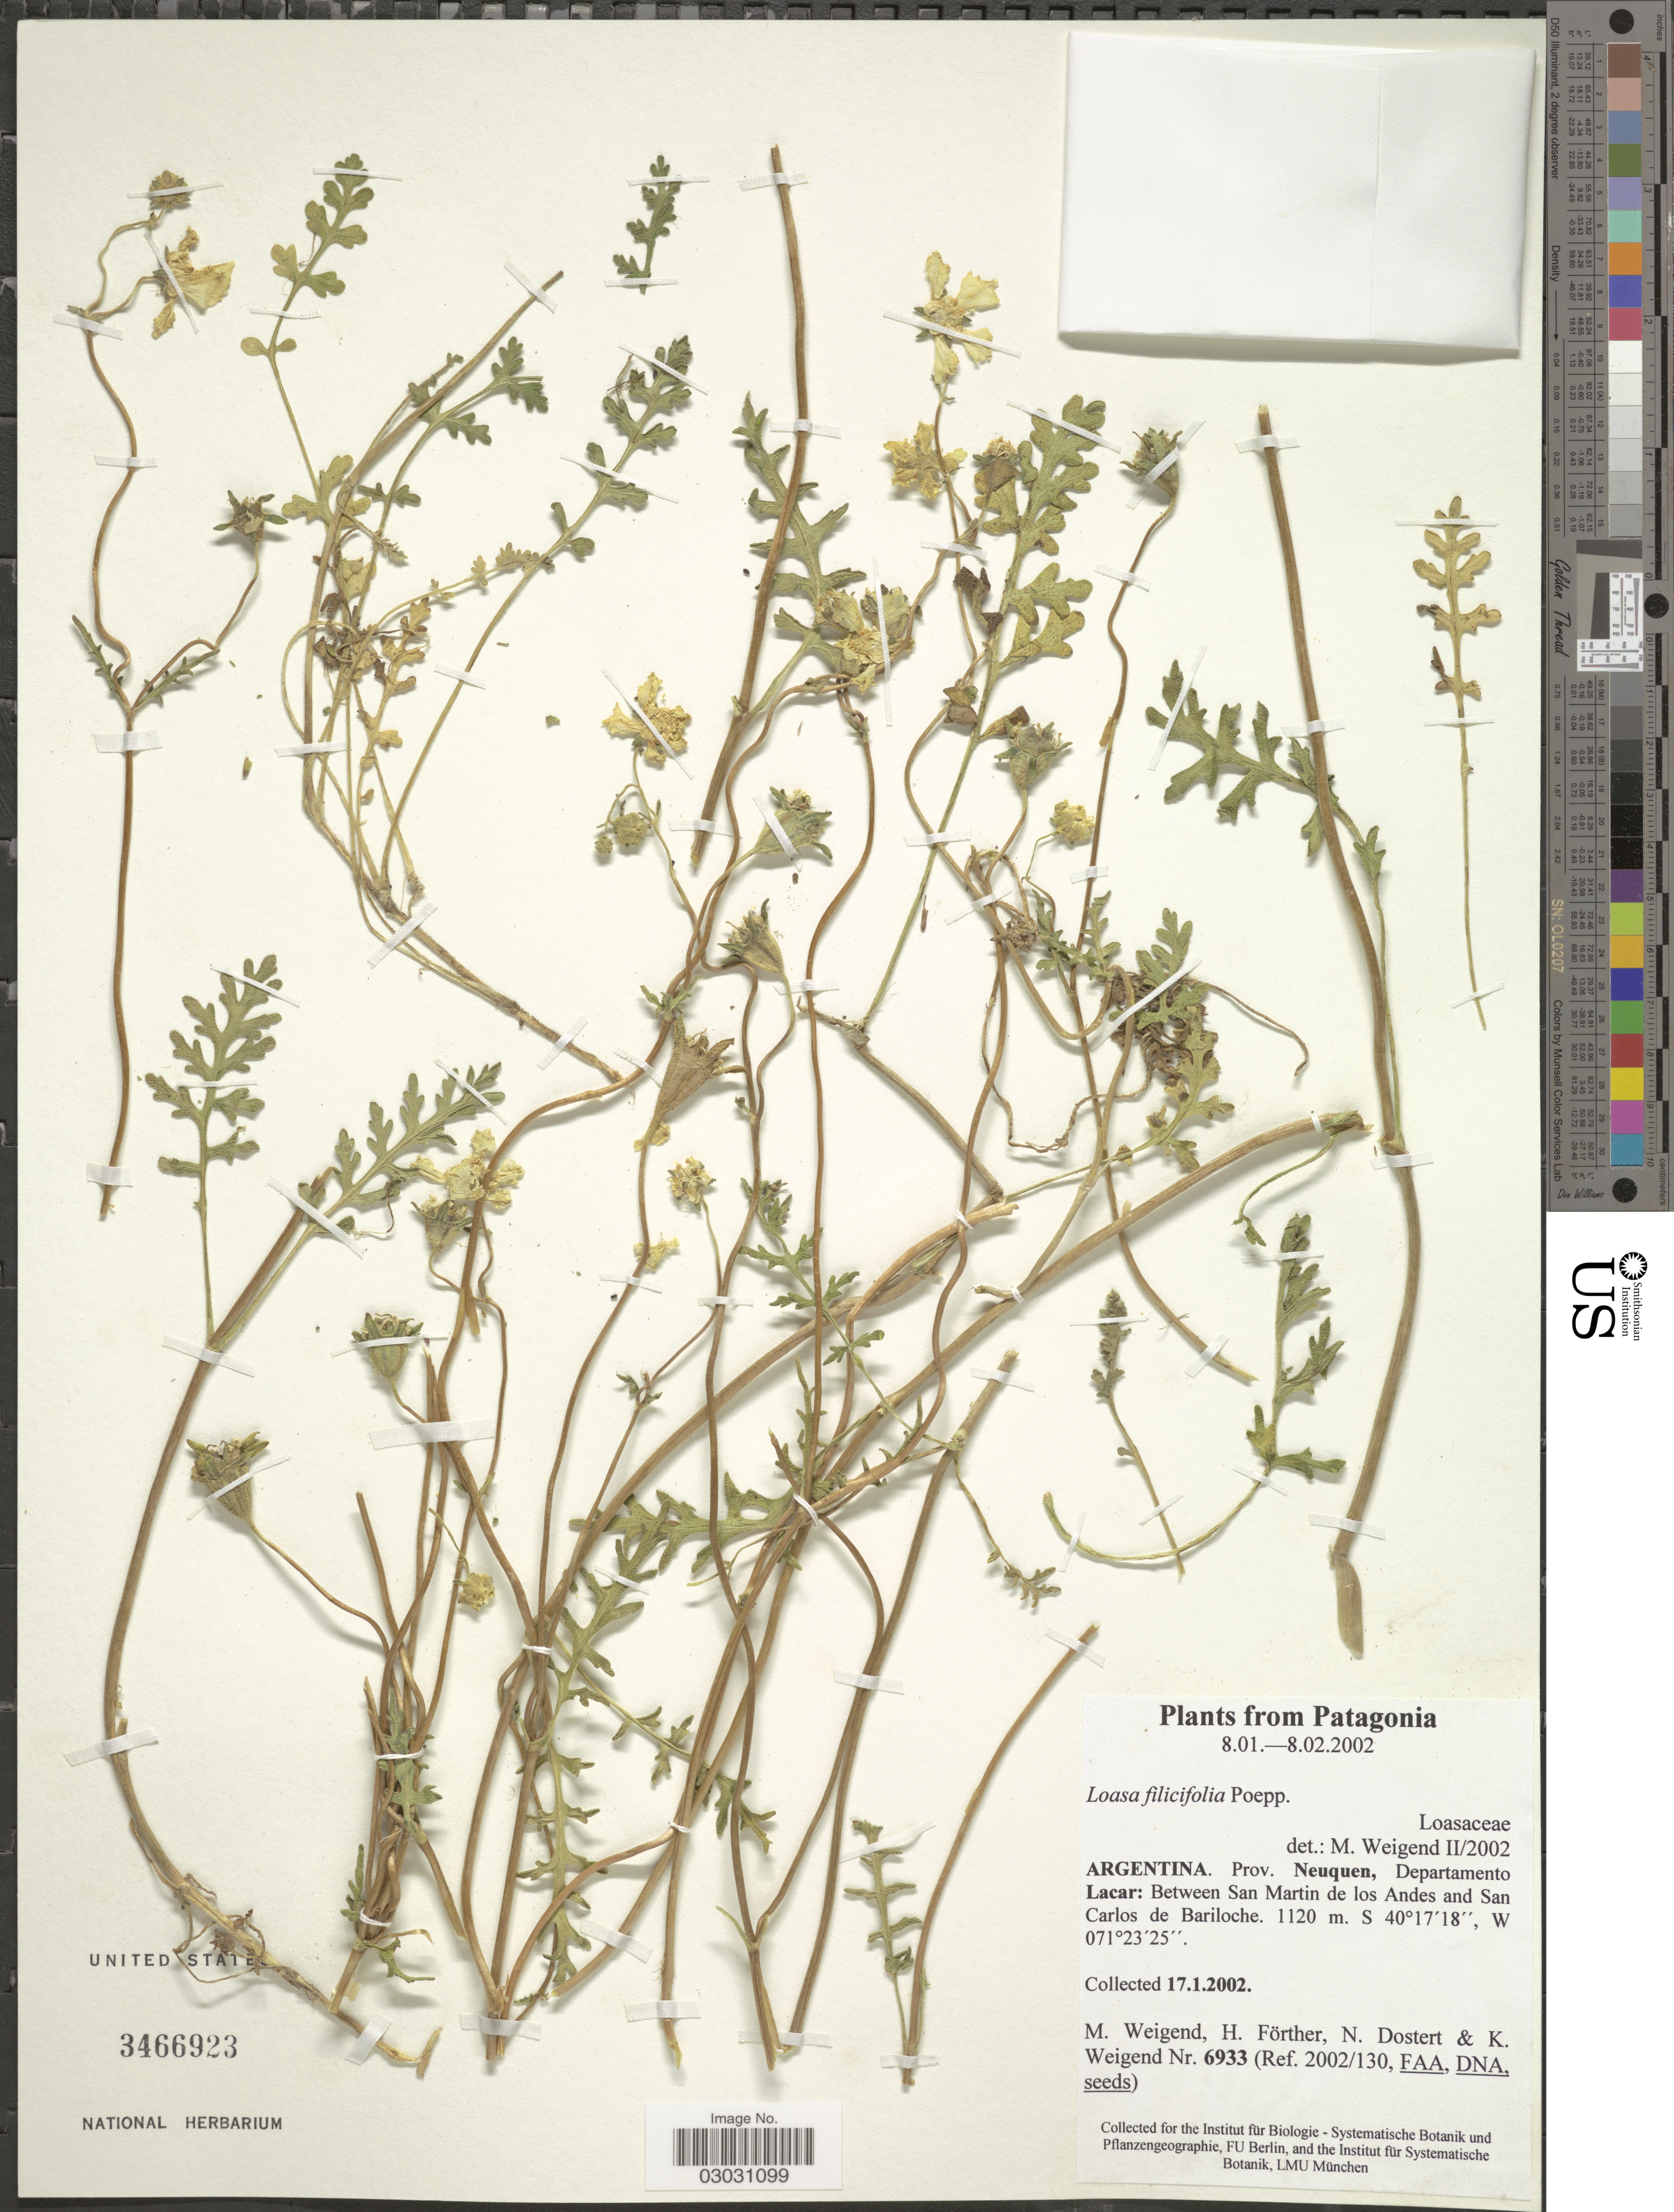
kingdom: Plantae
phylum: Tracheophyta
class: Magnoliopsida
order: Cornales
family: Loasaceae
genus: Pinnasa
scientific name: Pinnasa pinnatifida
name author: (Gillies ex Arn.) Weigend & R. H. Acuña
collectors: M. Weigend, H. Förther, N. Dostert & K. Weigend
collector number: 6933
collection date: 2002-01-17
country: Argentina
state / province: Neuquen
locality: Departamento Lacar: Between San Martin de los Andes and San Carlos de Bariloche.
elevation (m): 1120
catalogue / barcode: US 3466923